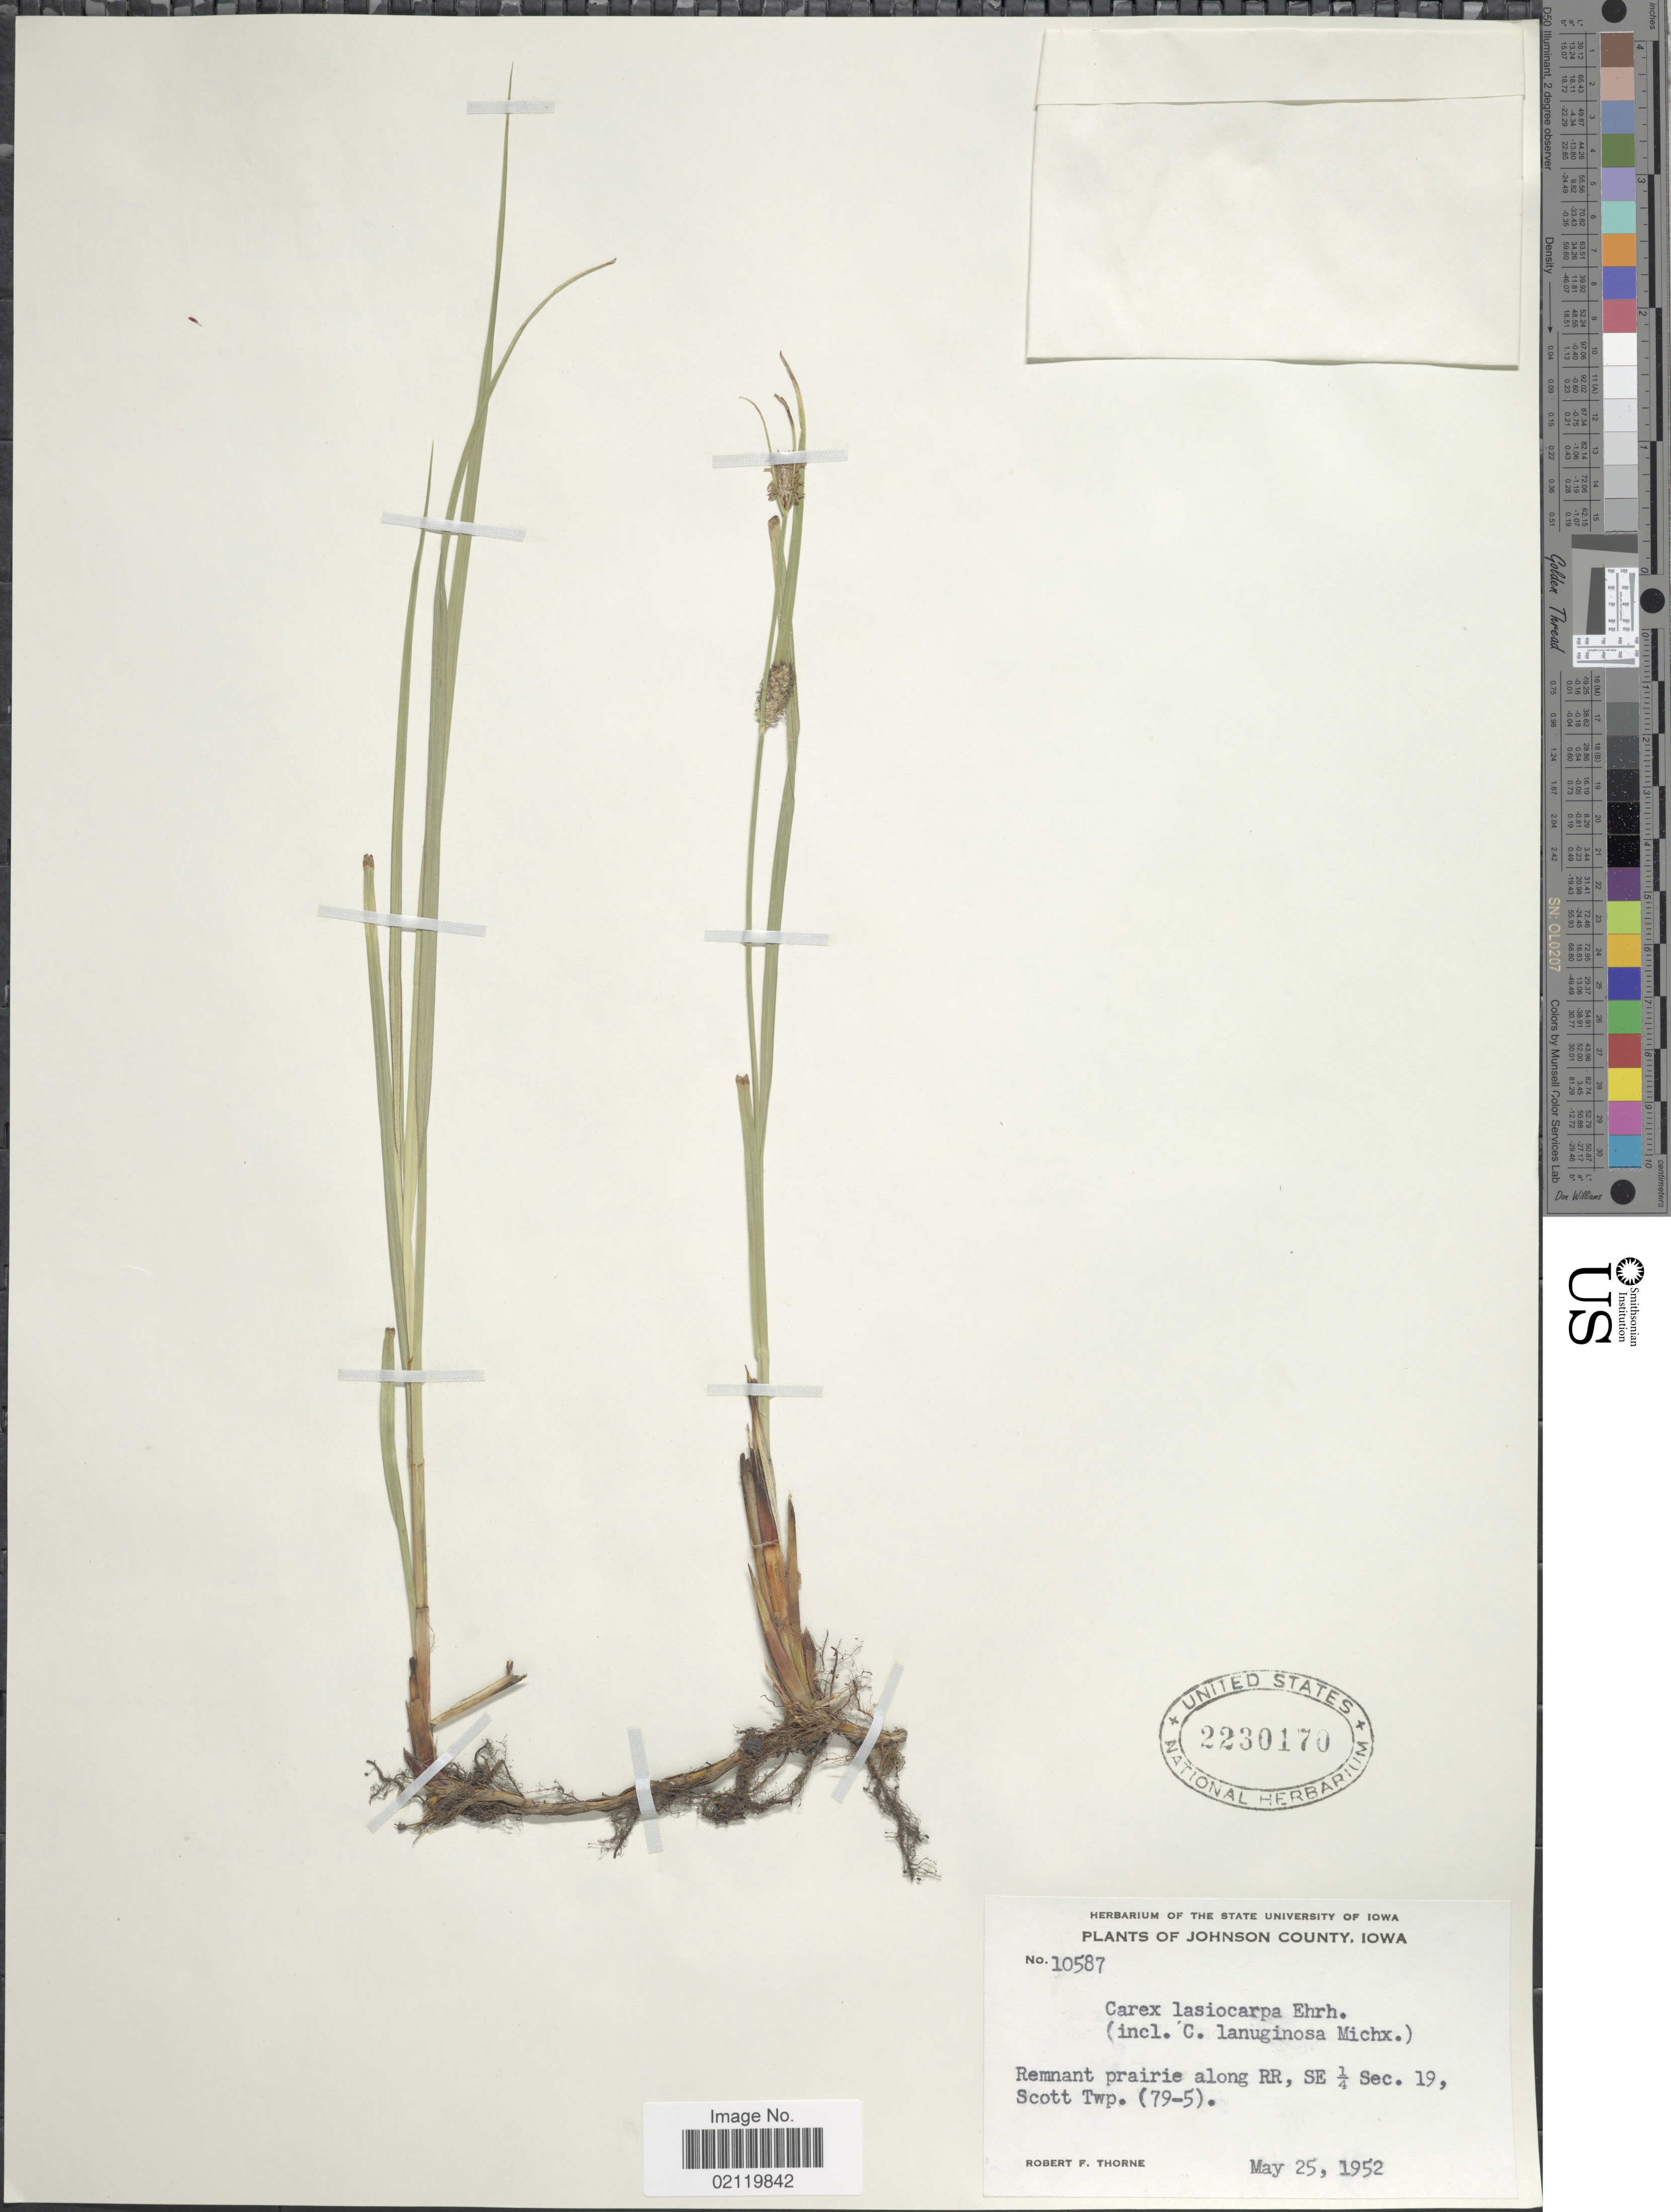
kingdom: Plantae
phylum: Tracheophyta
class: Liliopsida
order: Poales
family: Cyperaceae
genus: Carex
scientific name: Carex lasiocarpa var. americana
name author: Fernald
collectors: R. F. Thorne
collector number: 10587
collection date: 1952-05-25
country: United States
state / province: Iowa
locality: Johnson County. Remnant prairie along RR, SE 1/4 Sec. 19, Scott Twp. (79-5).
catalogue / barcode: US 2230170